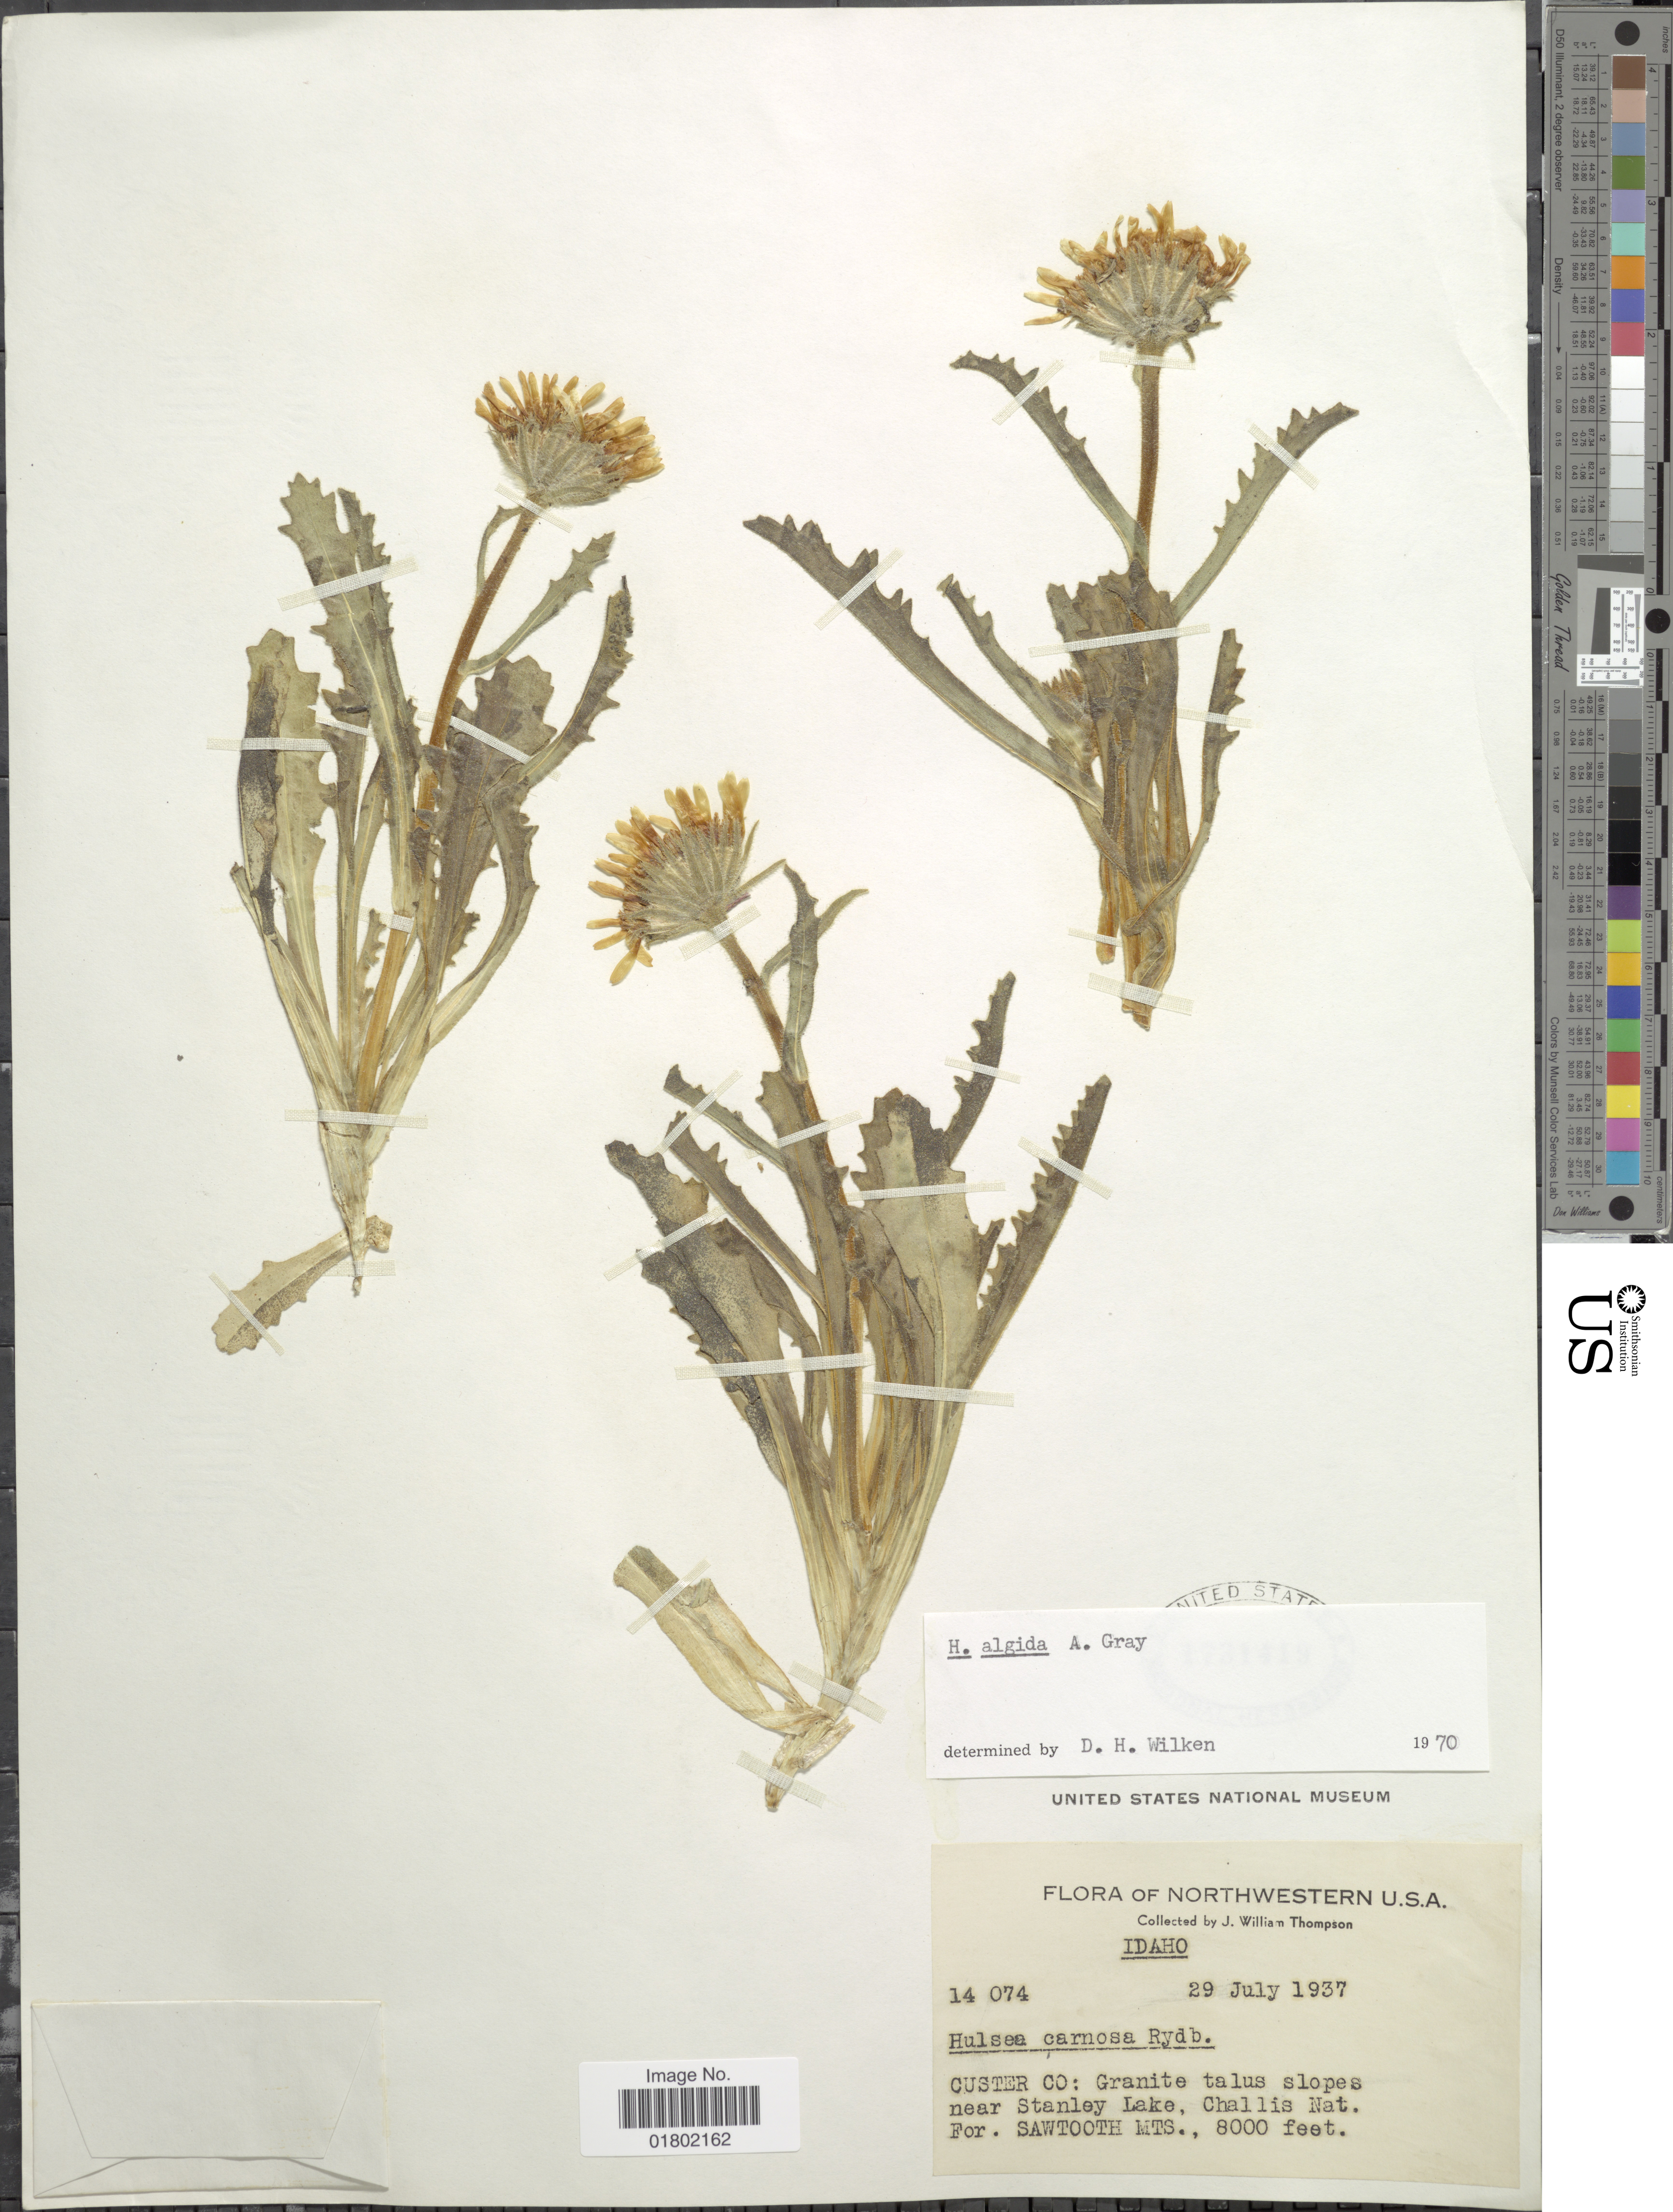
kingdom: Plantae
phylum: Tracheophyta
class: Magnoliopsida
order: Asterales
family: Asteraceae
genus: Hulsea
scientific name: Hulsea algida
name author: A. Gray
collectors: J. W. Thompson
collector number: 14074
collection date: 1937-07-29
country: United States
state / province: Idaho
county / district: Custer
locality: Granite talus slopes near Stanley Lake, Challis Nat. For. Sawtooth Mts.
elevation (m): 2438